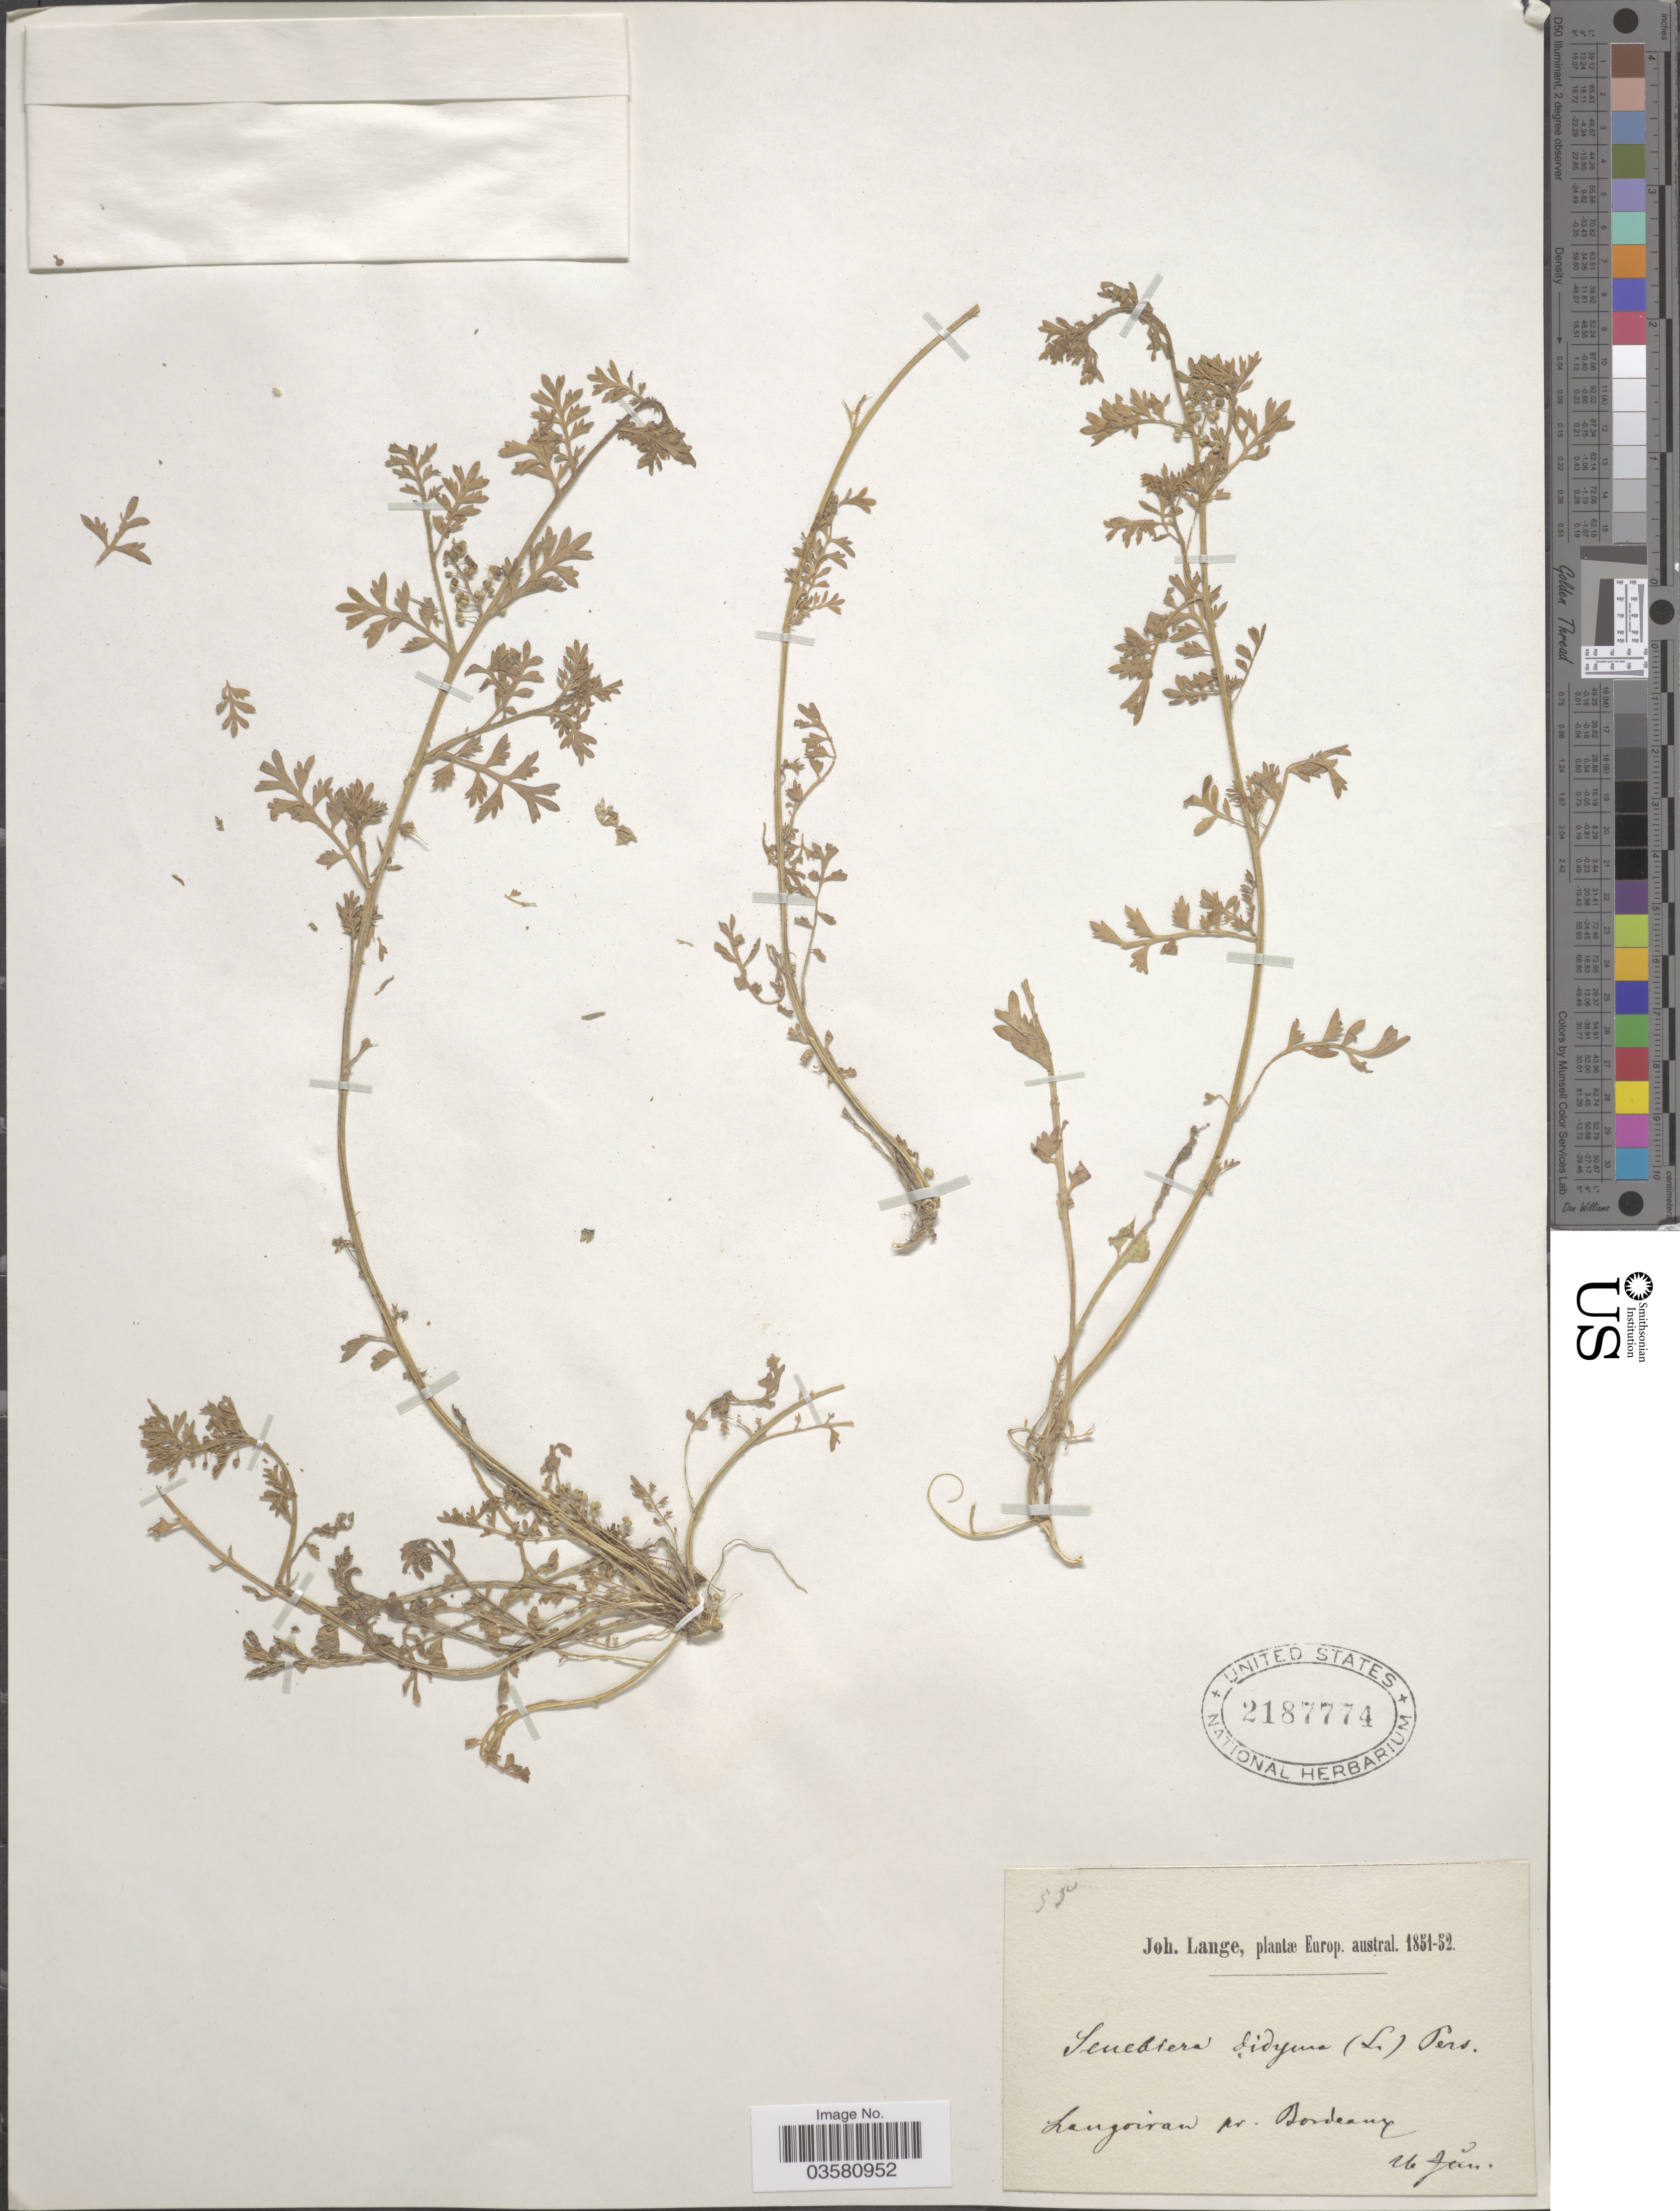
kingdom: Plantae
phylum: Tracheophyta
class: Magnoliopsida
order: Brassicales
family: Brassicaceae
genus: Lepidium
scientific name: Lepidium didymum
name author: L.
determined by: Strong, M. T., (US), Smithsonian Institution - National Museum of Natural History (UNITED STATES)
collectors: J. M. C. Lange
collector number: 55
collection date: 1851-01-16/1852-01-16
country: France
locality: Europ. austral. Langoiran pr. Bordeaux.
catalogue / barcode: US 2187774